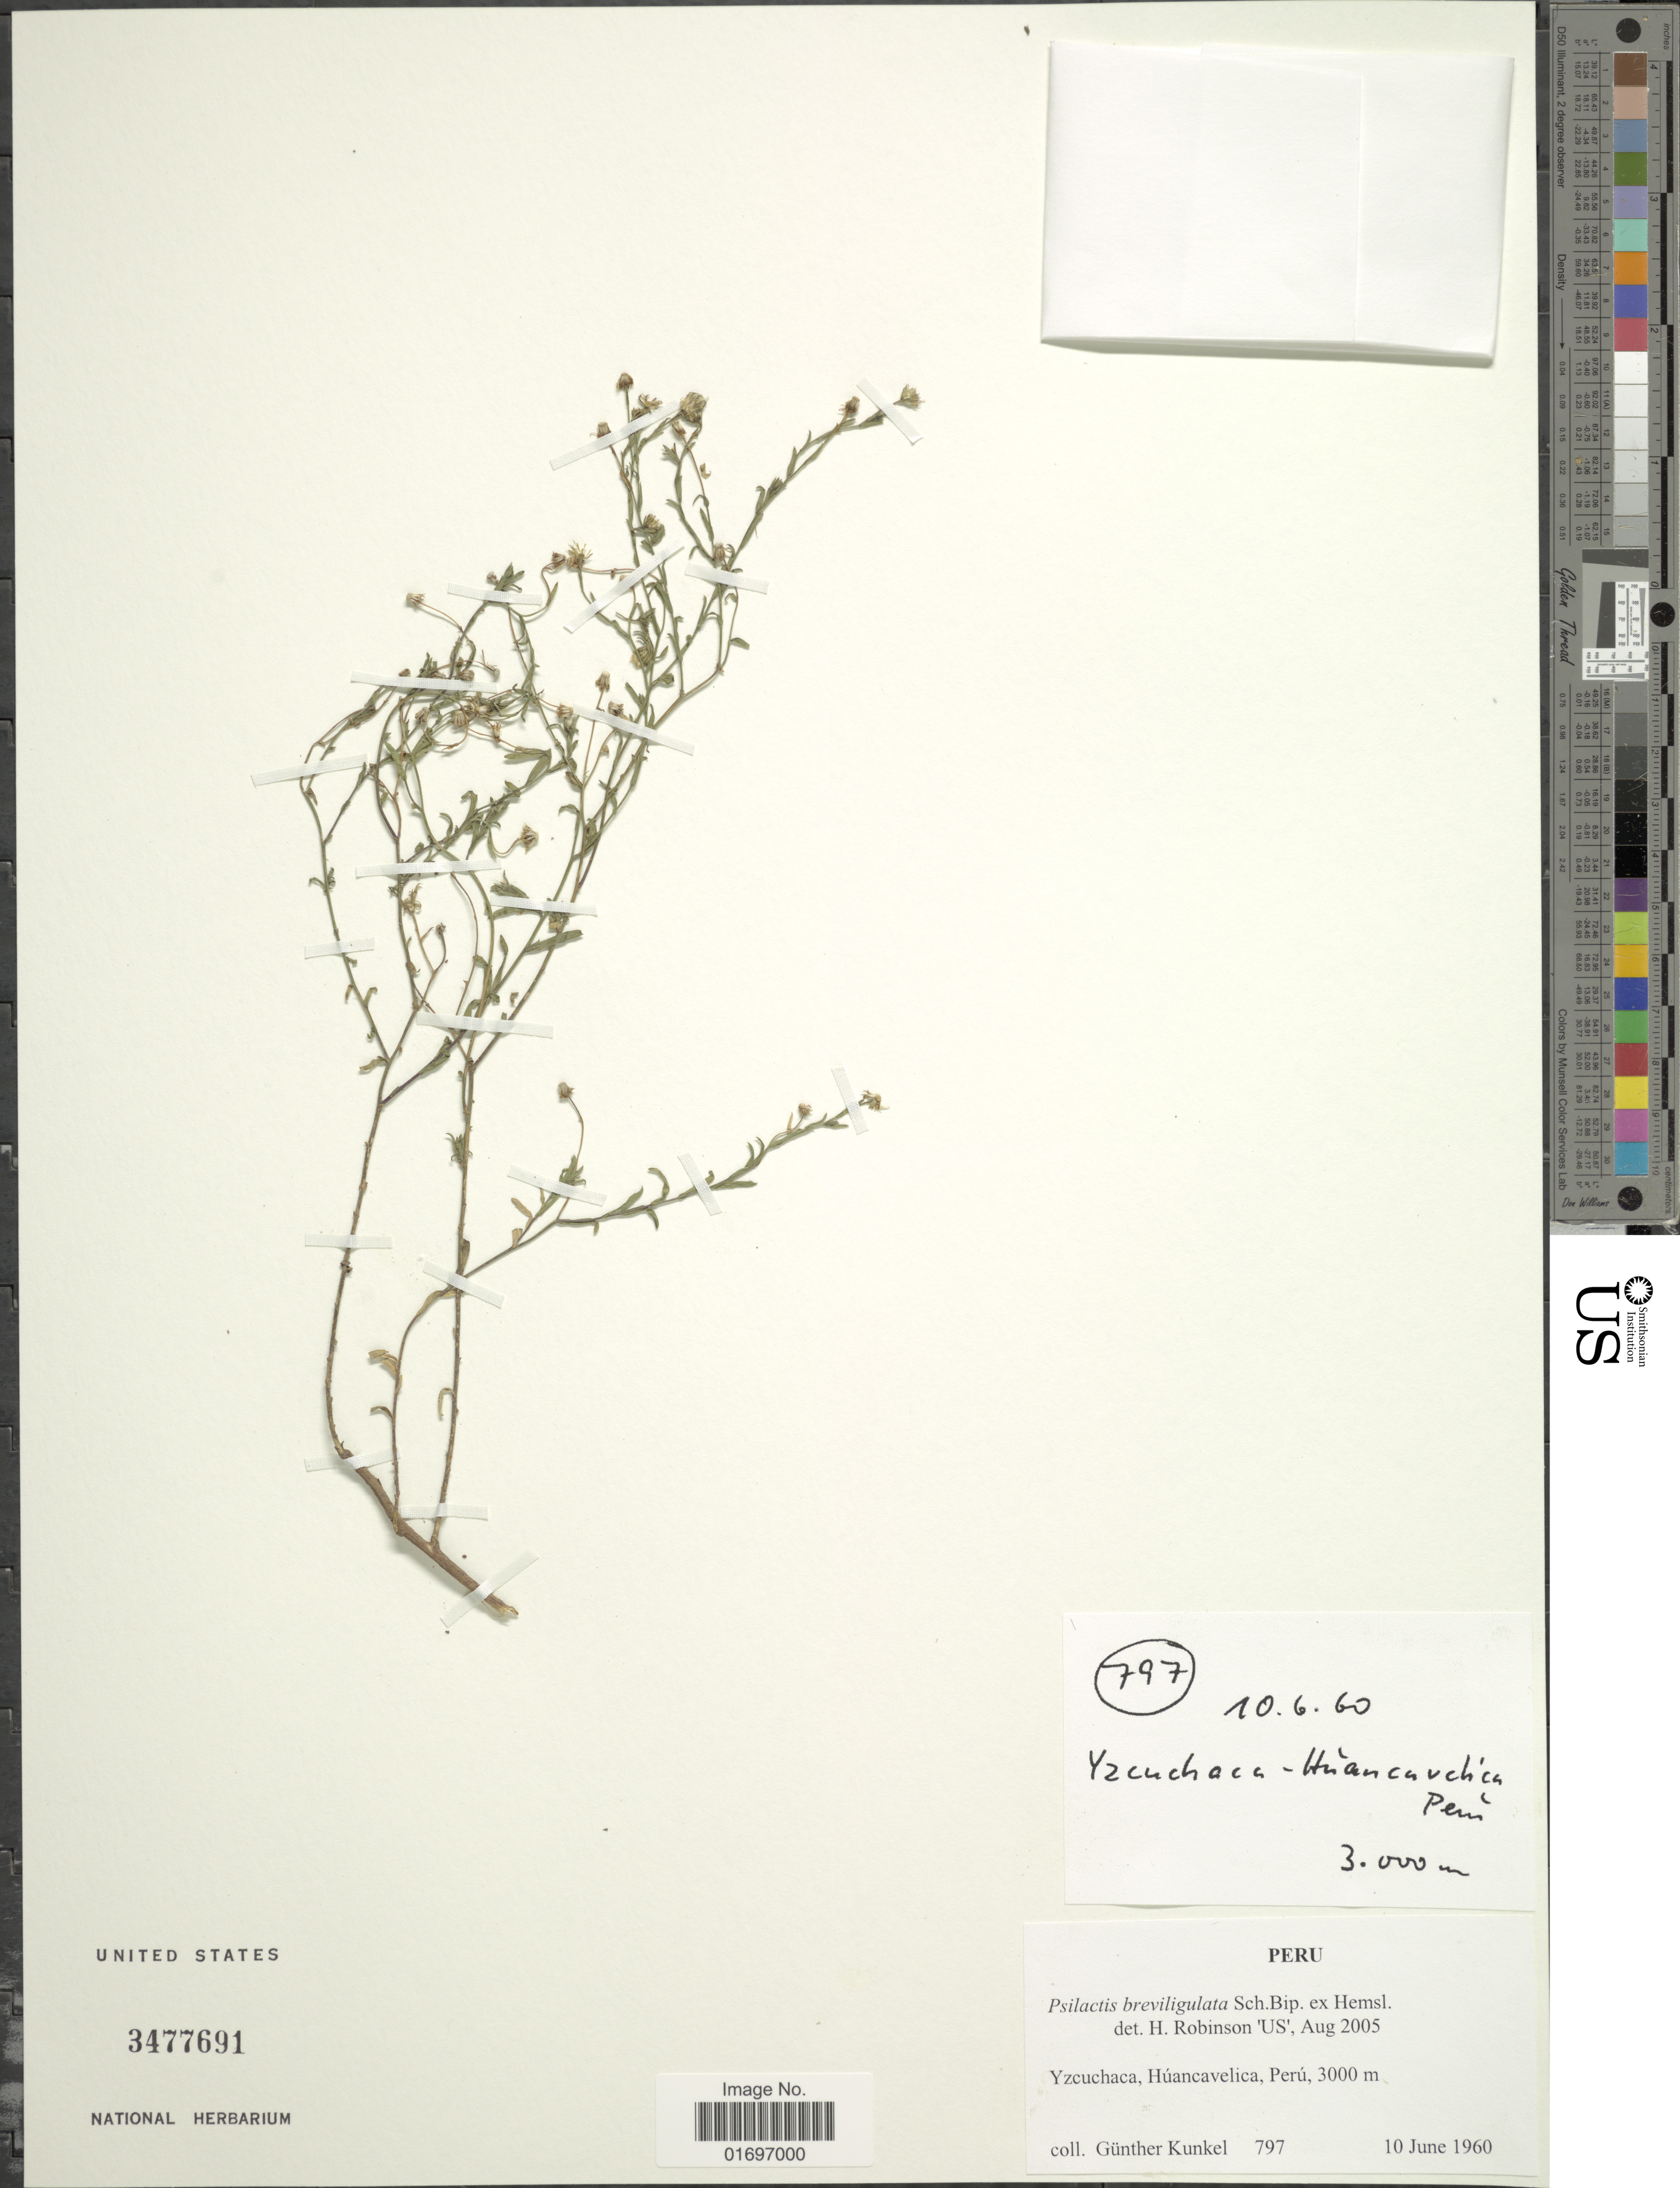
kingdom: Plantae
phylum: Tracheophyta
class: Magnoliopsida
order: Asterales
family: Asteraceae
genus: Psilactis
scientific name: Psilactis brevilingulata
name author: Sch. Bip. ex Hemsl.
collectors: G. Kunkel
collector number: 797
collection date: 1960-06-10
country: Peru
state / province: Huancavelica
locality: Yzcuchaca, Húancavelica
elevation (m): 3000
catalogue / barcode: US 3477691